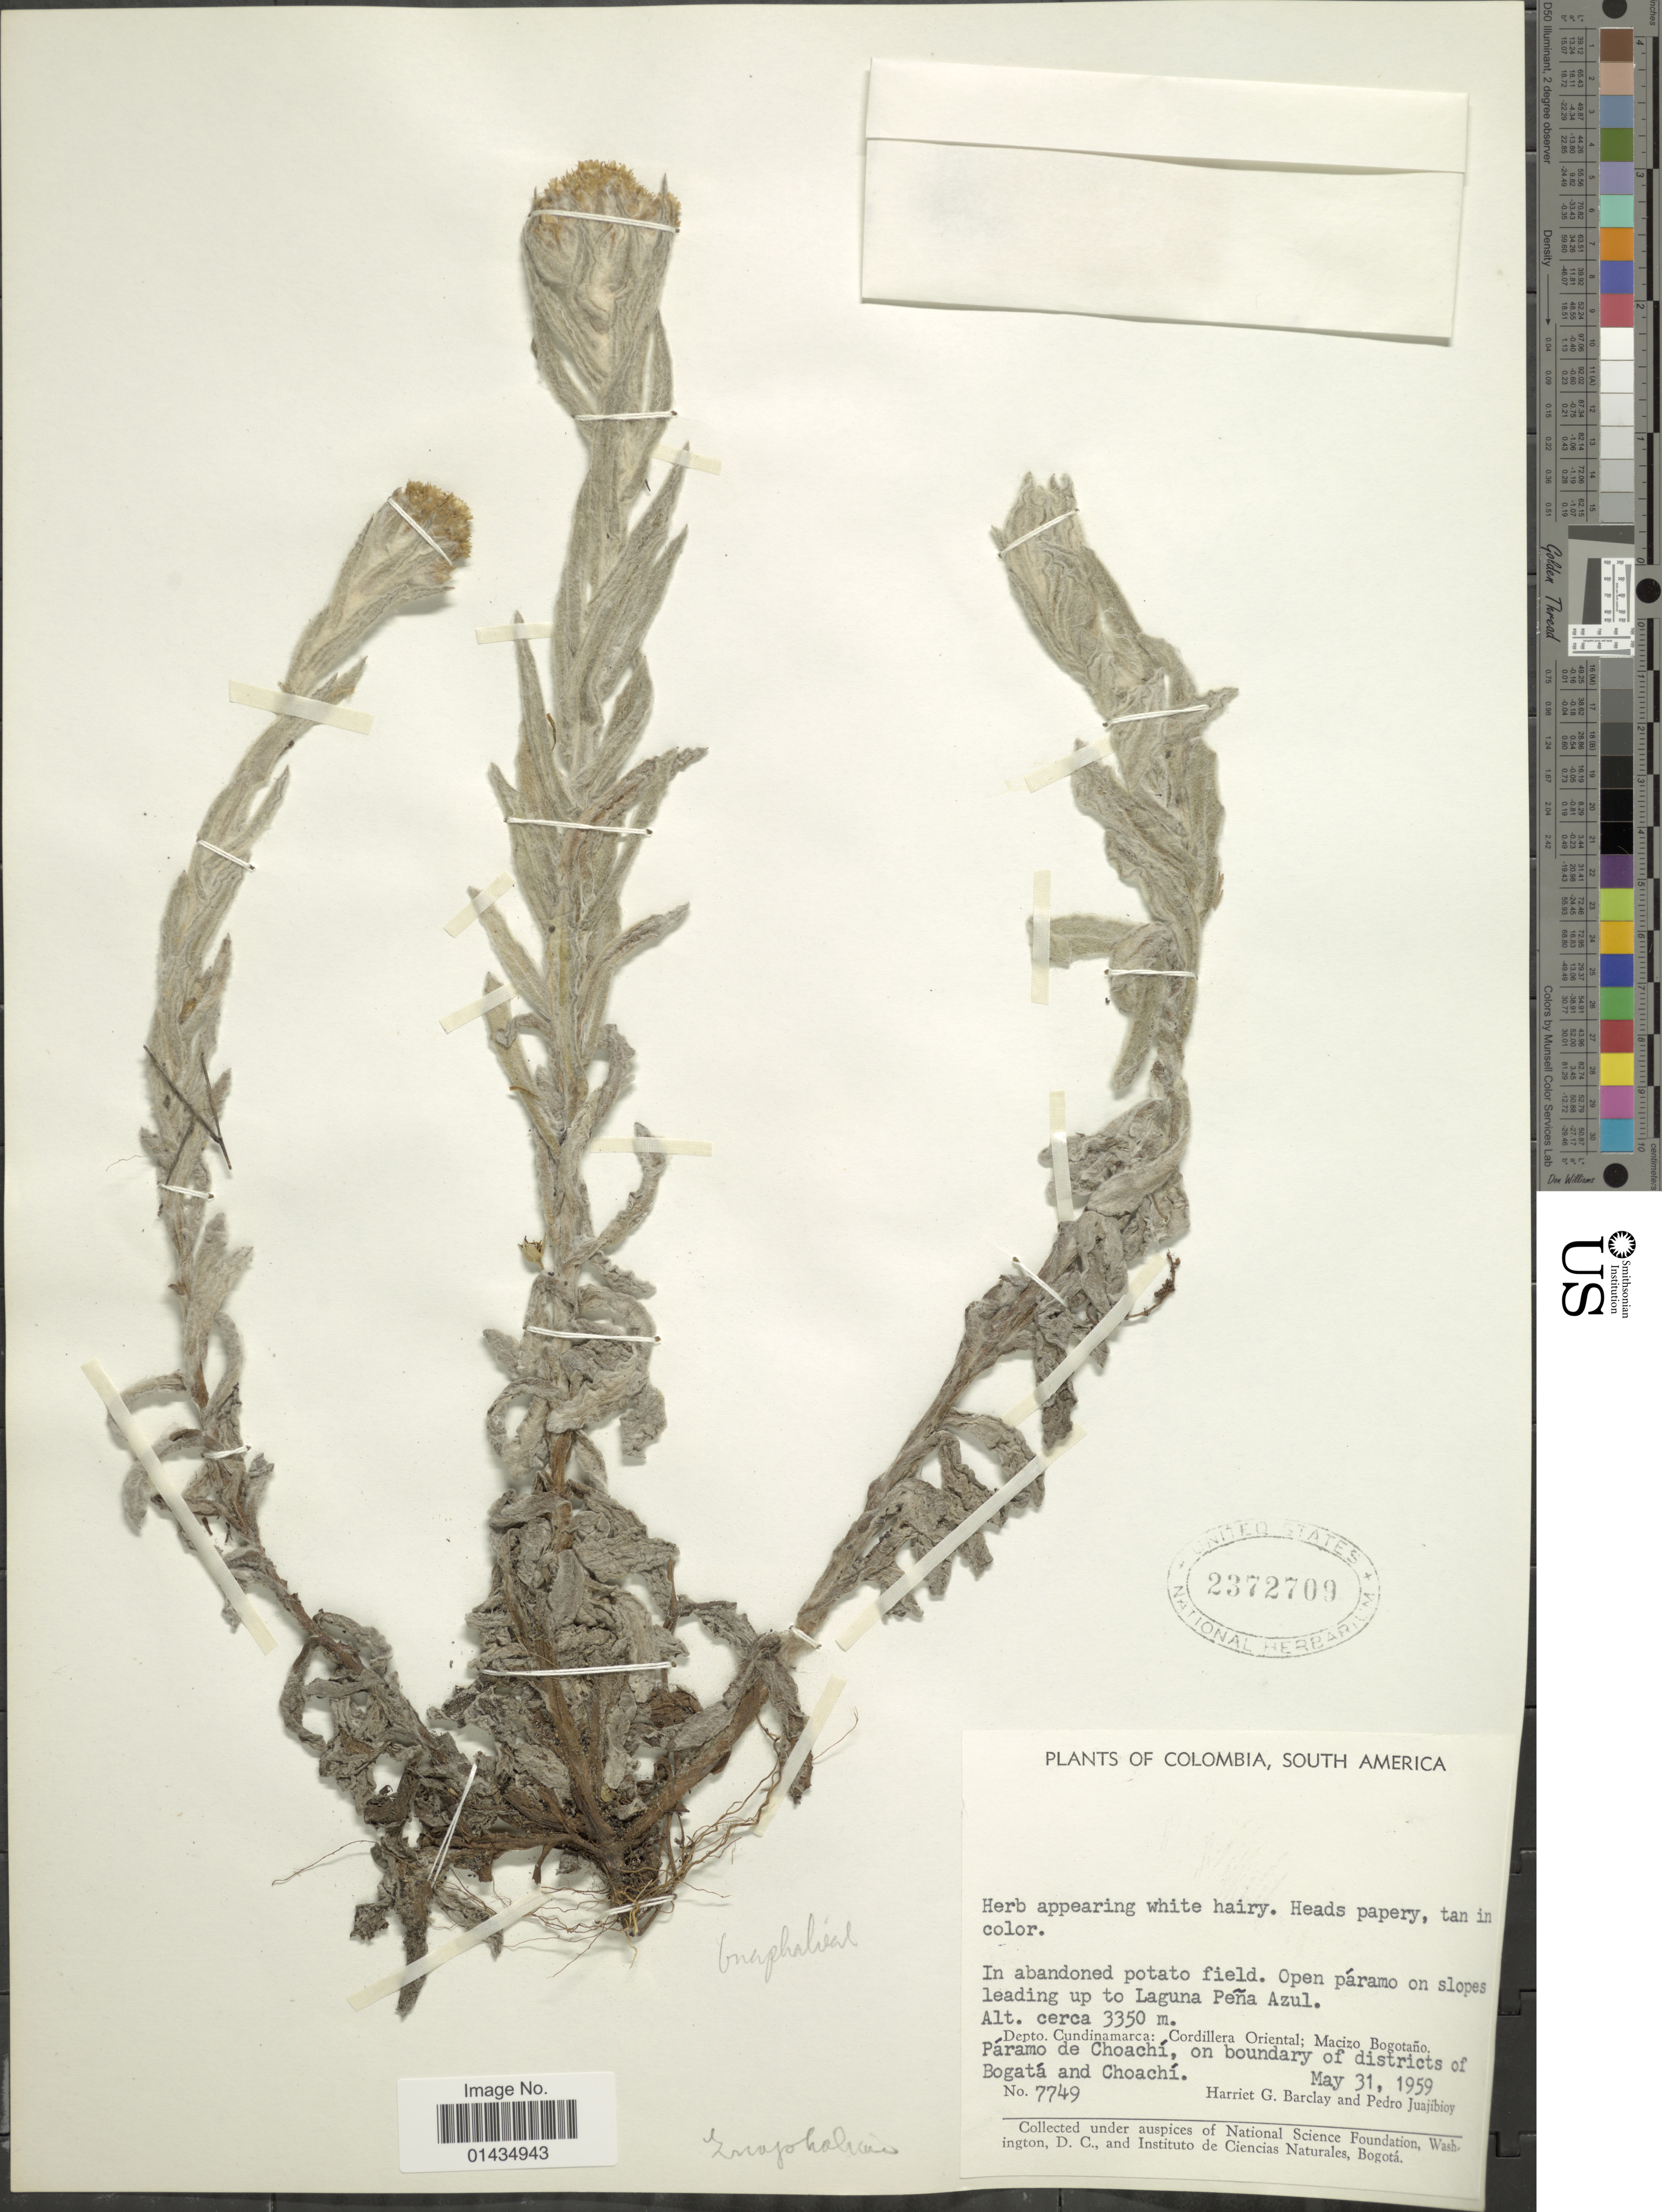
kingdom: Plantae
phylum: Tracheophyta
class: Magnoliopsida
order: Asterales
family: Asteraceae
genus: Pseudognaphalium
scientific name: Pseudognaphalium sp.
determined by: Dillon, M. O.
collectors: H. G. Barclay & P. Juajibioy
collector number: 7749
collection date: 1959-05-31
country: Colombia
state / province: Cundinamarca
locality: South America, in abondoned potato field, open páramo on slopes leading up to Laguna Peña Azul, Cordillera Oriental; Macizo Bogotaño, Páramo de Choachí, on boundary of districts of Bogatá and Choachí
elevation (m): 3350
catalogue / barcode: US 2372709